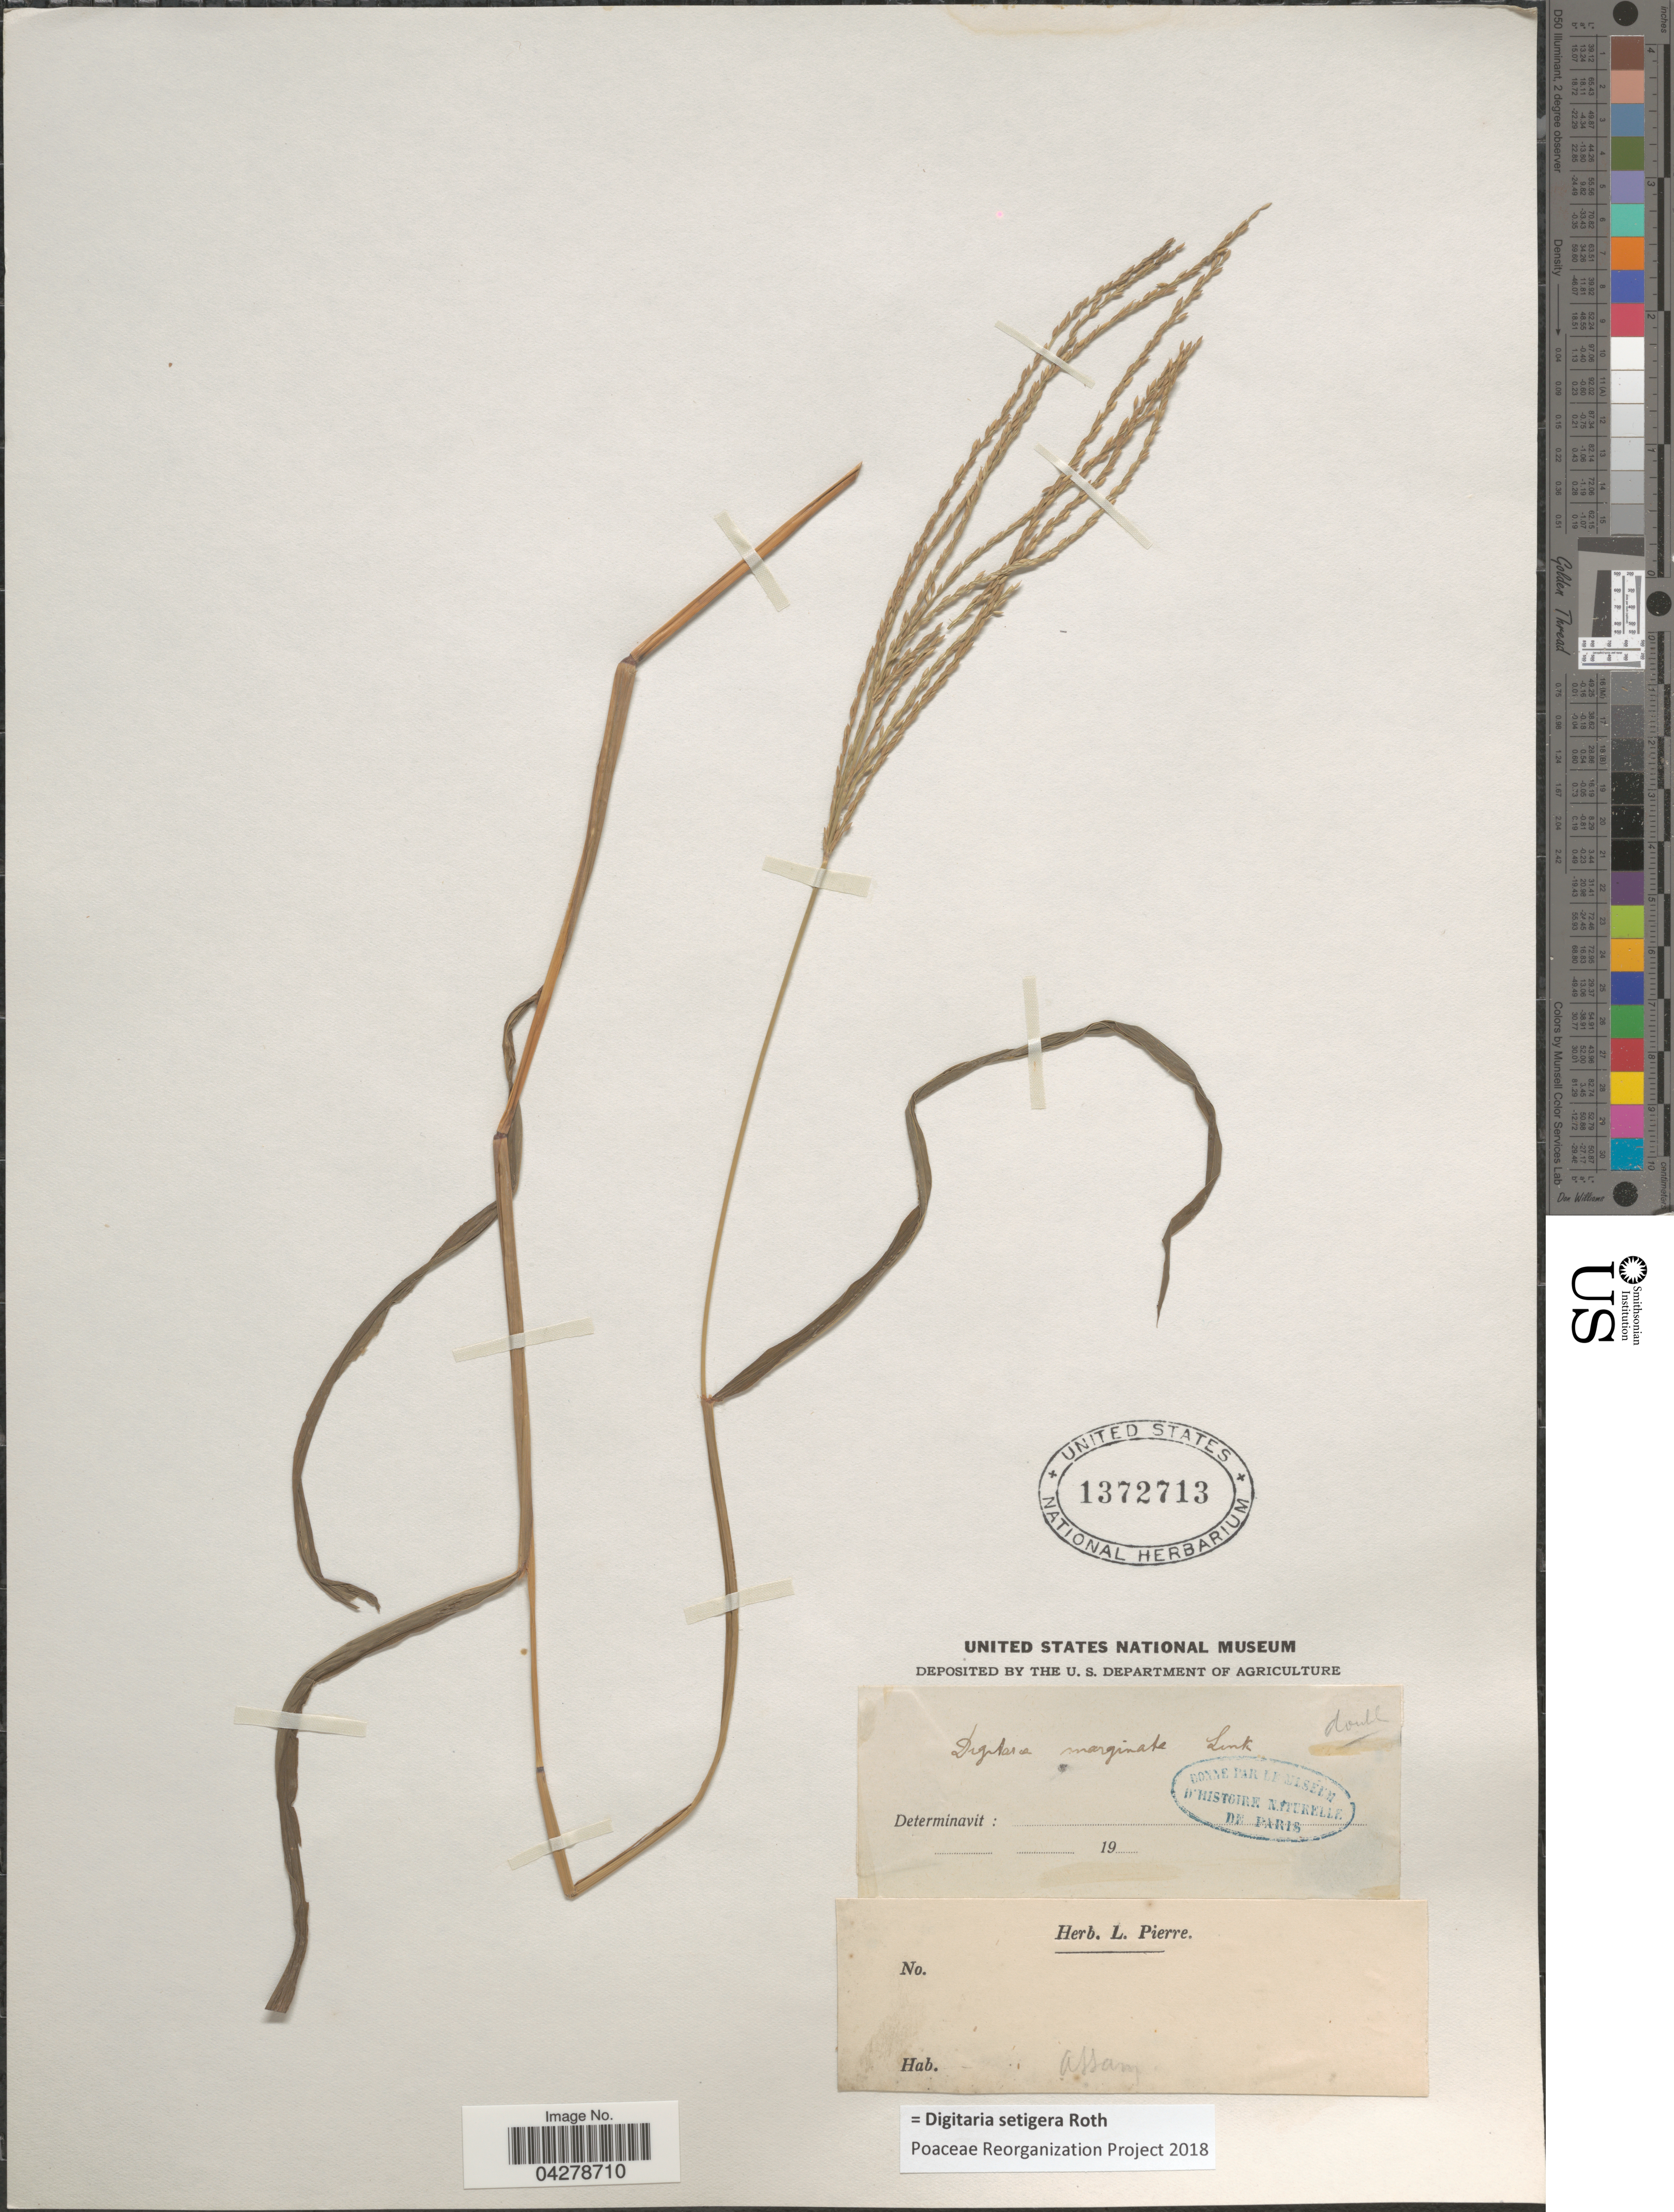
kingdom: Plantae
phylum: Tracheophyta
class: Liliopsida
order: Poales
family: Poaceae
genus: Digitaria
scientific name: Digitaria setigera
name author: Roth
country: India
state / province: Assam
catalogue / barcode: US 1372713